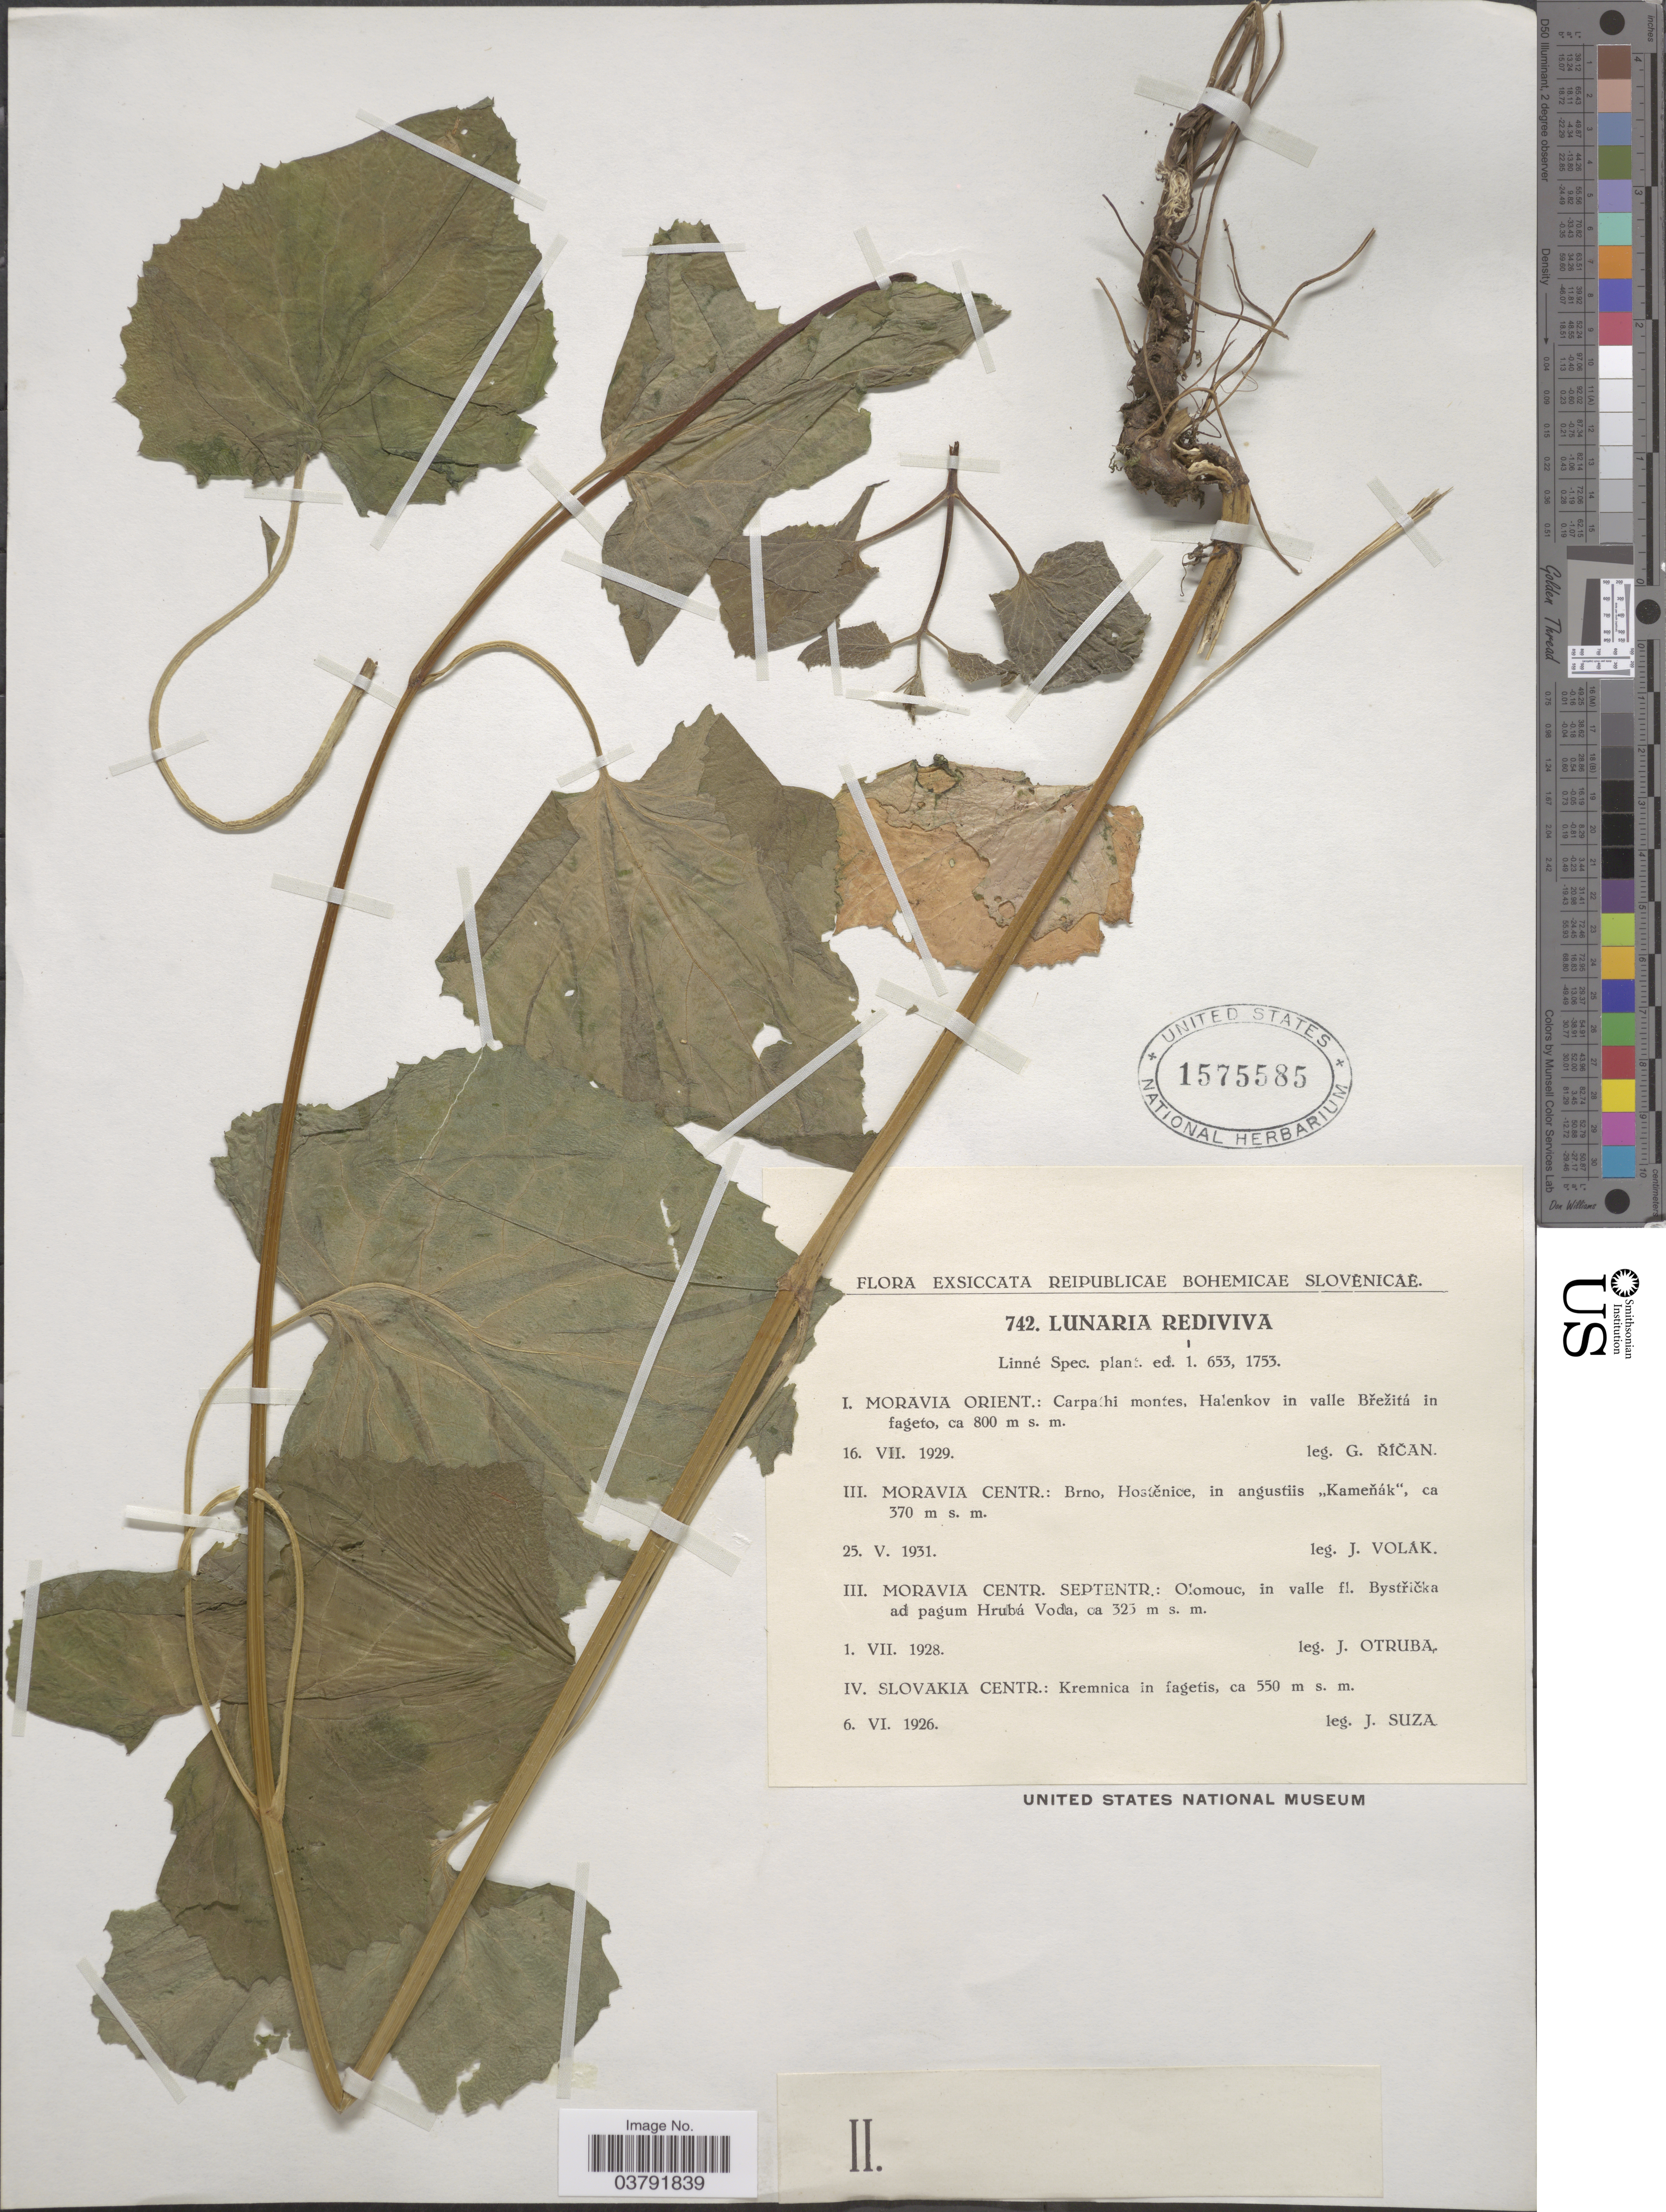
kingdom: Plantae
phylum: Tracheophyta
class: Magnoliopsida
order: Brassicales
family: Brassicaceae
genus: Lunaria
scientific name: Lunaria rediviva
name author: L.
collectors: J. Volak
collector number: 742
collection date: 1931-05-25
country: Czechia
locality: Reipublicae Bohemicae Slovenicae. Moravia Centr.: Brno, Hostĕnice, un angustiis „Kameňák“.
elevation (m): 370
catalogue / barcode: US 1575585